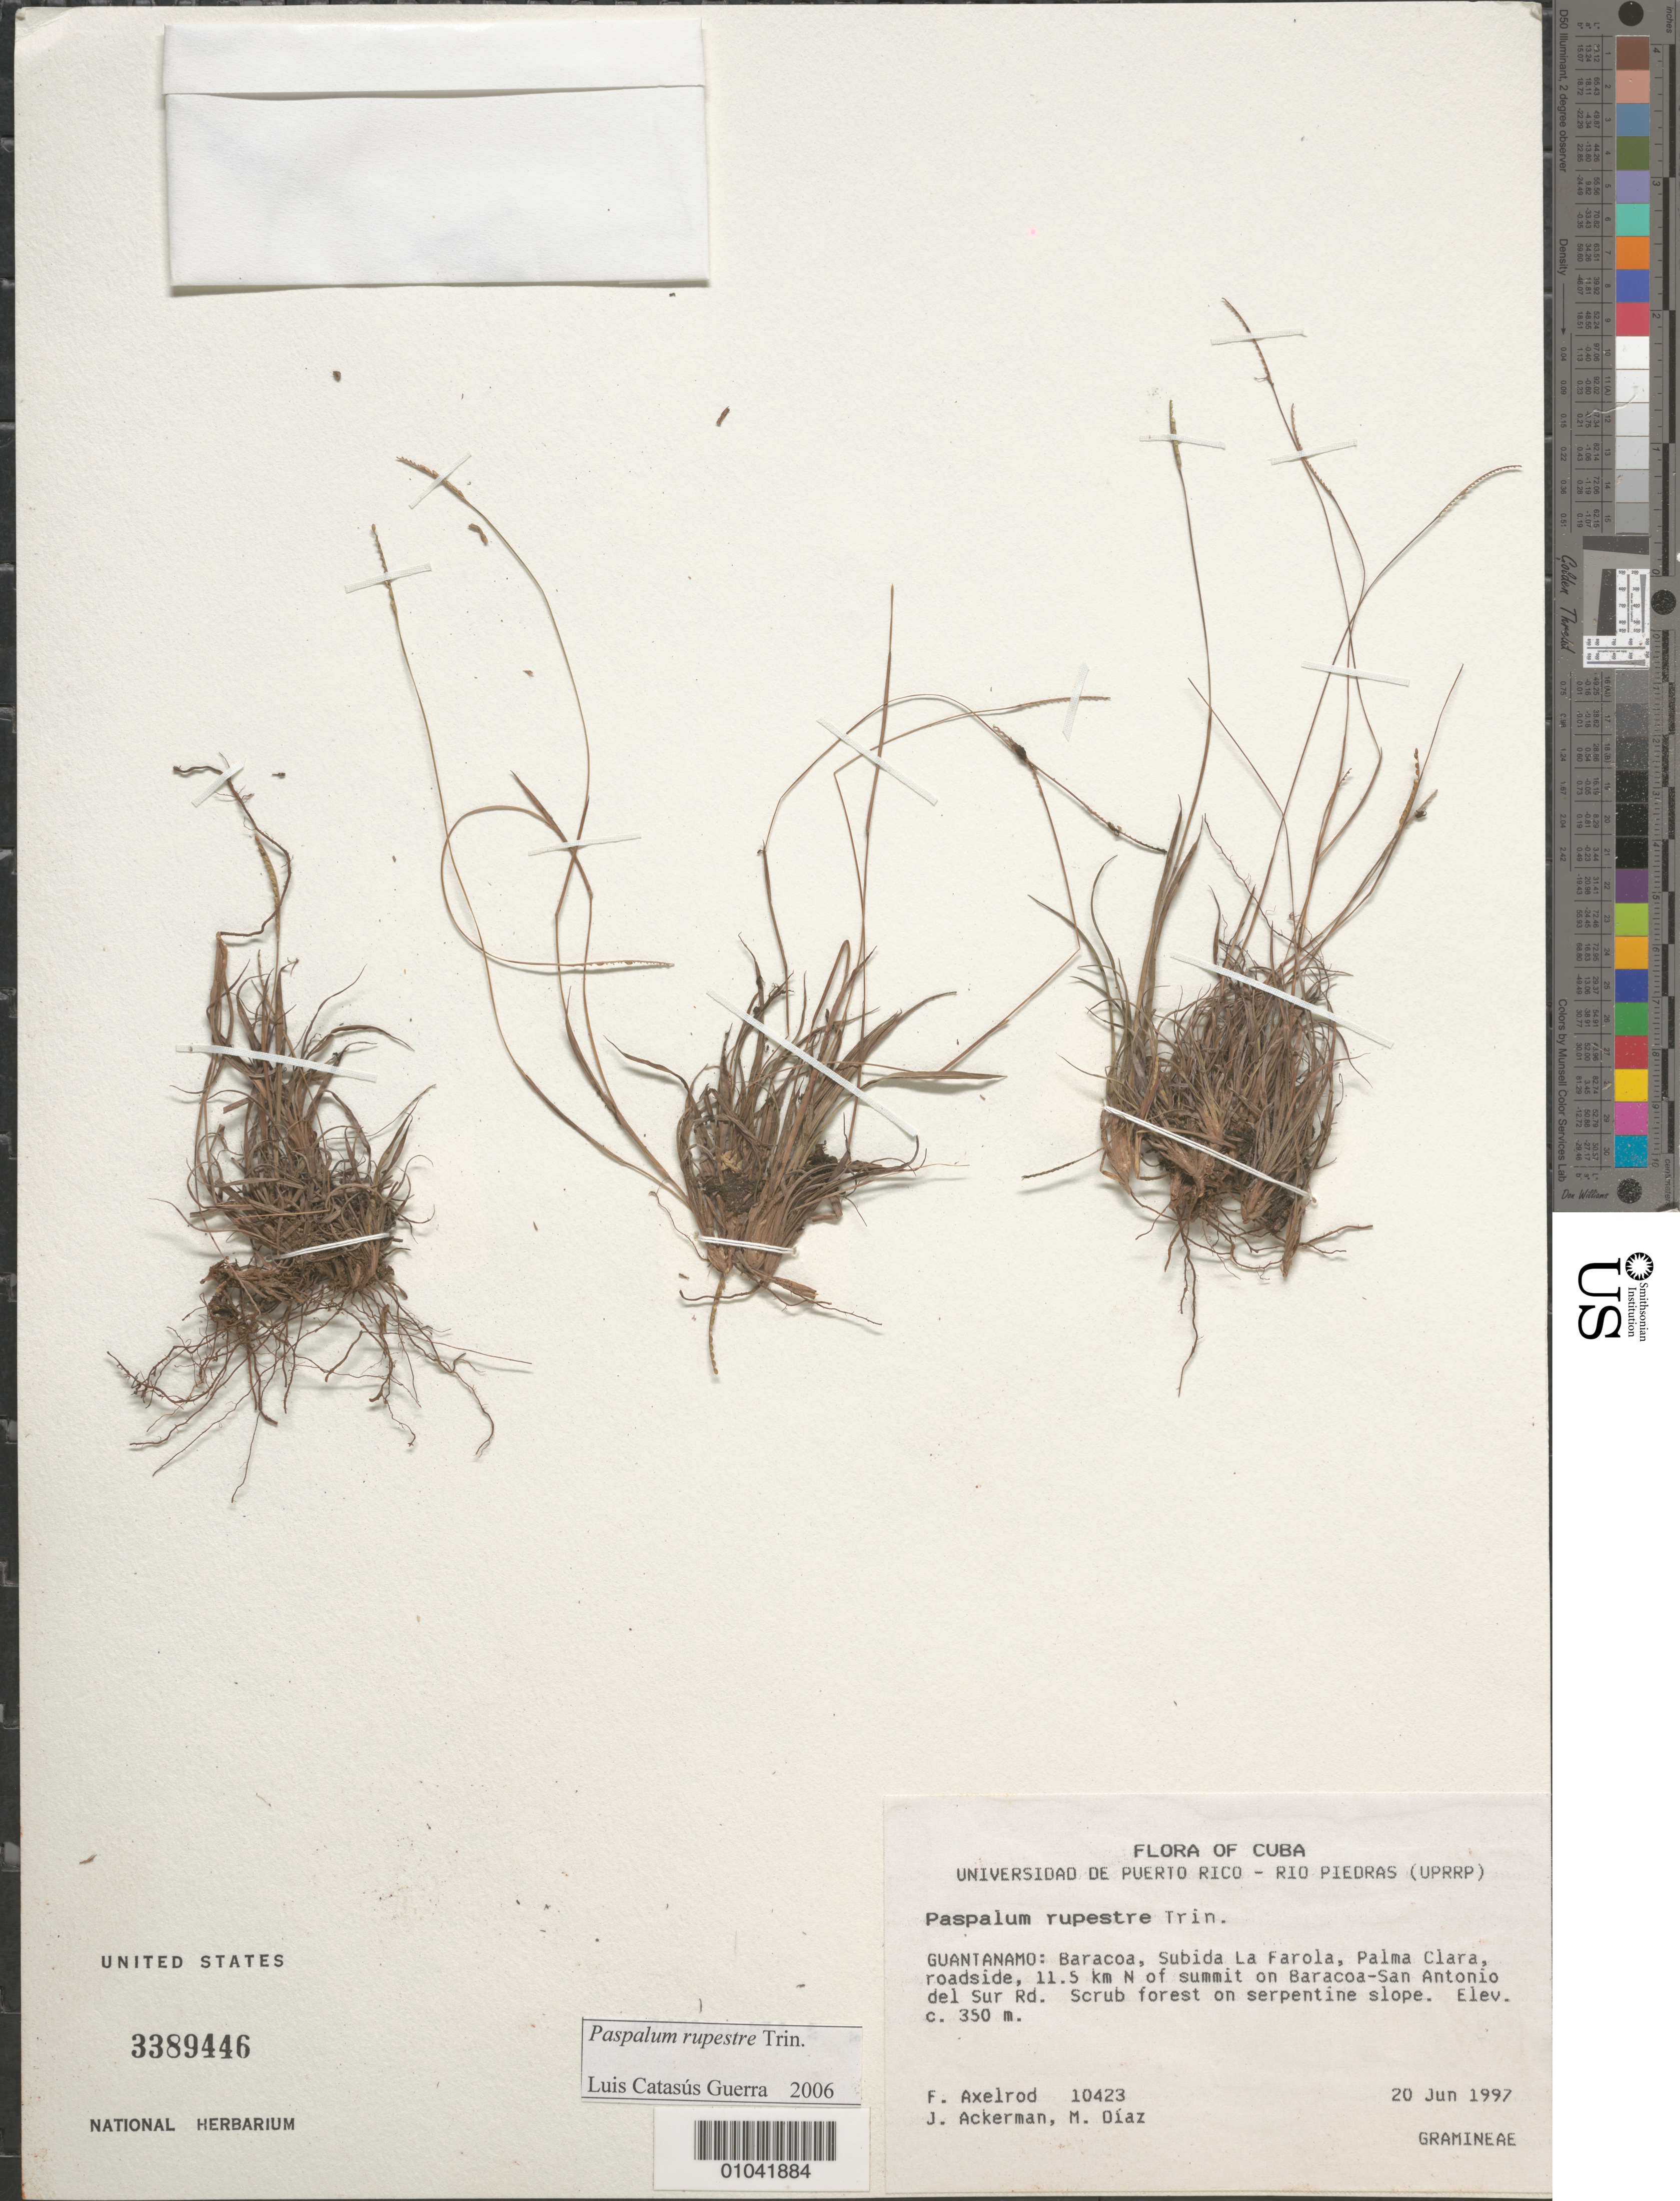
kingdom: Plantae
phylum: Tracheophyta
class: Liliopsida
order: Poales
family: Poaceae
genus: Paspalum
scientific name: Paspalum rupestre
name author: Trin.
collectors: F. S. Axelrod, J. D. Ackerman & M. Díaz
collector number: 10423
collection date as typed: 20 Jun 1997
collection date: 1997-06-20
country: Cuba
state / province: Guantánamo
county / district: Baracoa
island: Cuba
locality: Subida la Farola, Palma Clara, roadside, 11 5 km N of summit on Baracoa-San Antonio del Sur Rd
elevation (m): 350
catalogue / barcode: US 3389446